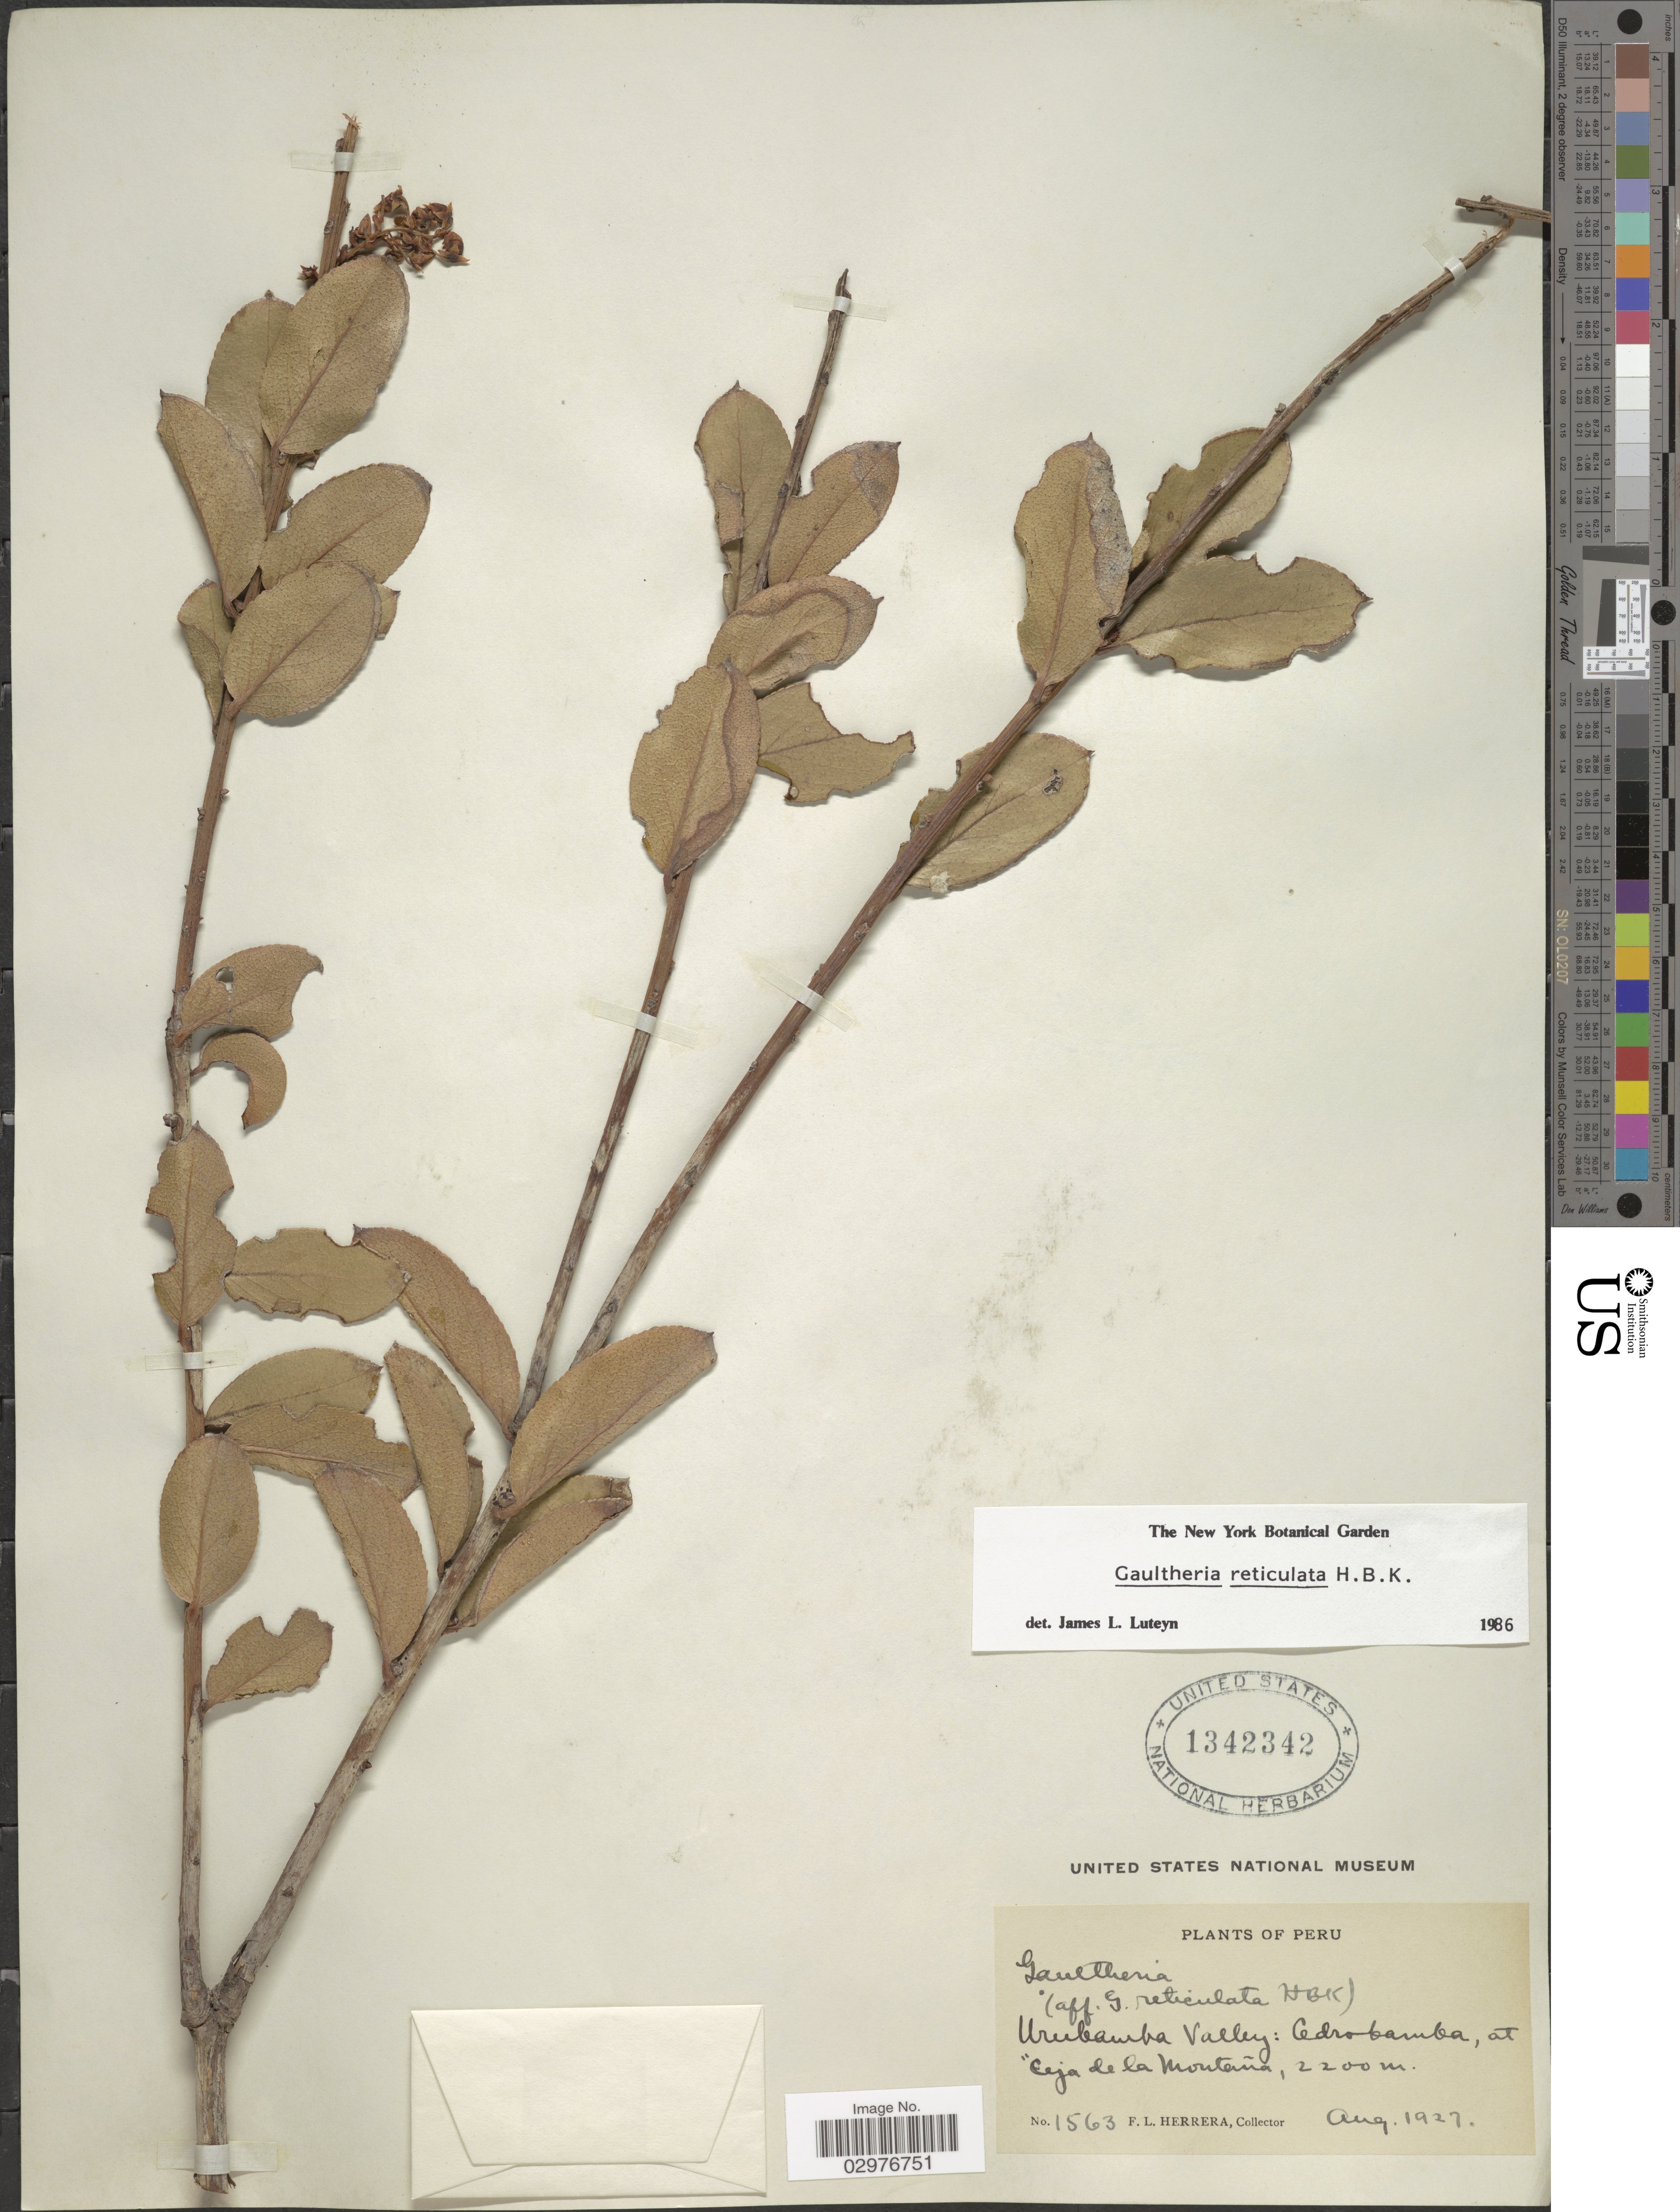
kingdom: Plantae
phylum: Tracheophyta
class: Magnoliopsida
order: Ericales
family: Ericaceae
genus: Gaultheria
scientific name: Gaultheria reticulata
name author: Kunth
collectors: F. L. Herrera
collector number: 1563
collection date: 1927-08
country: Peru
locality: Urubamba Valley: Cedrobamba, at Ceja de la Montaña.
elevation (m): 2200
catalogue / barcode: US 1342342